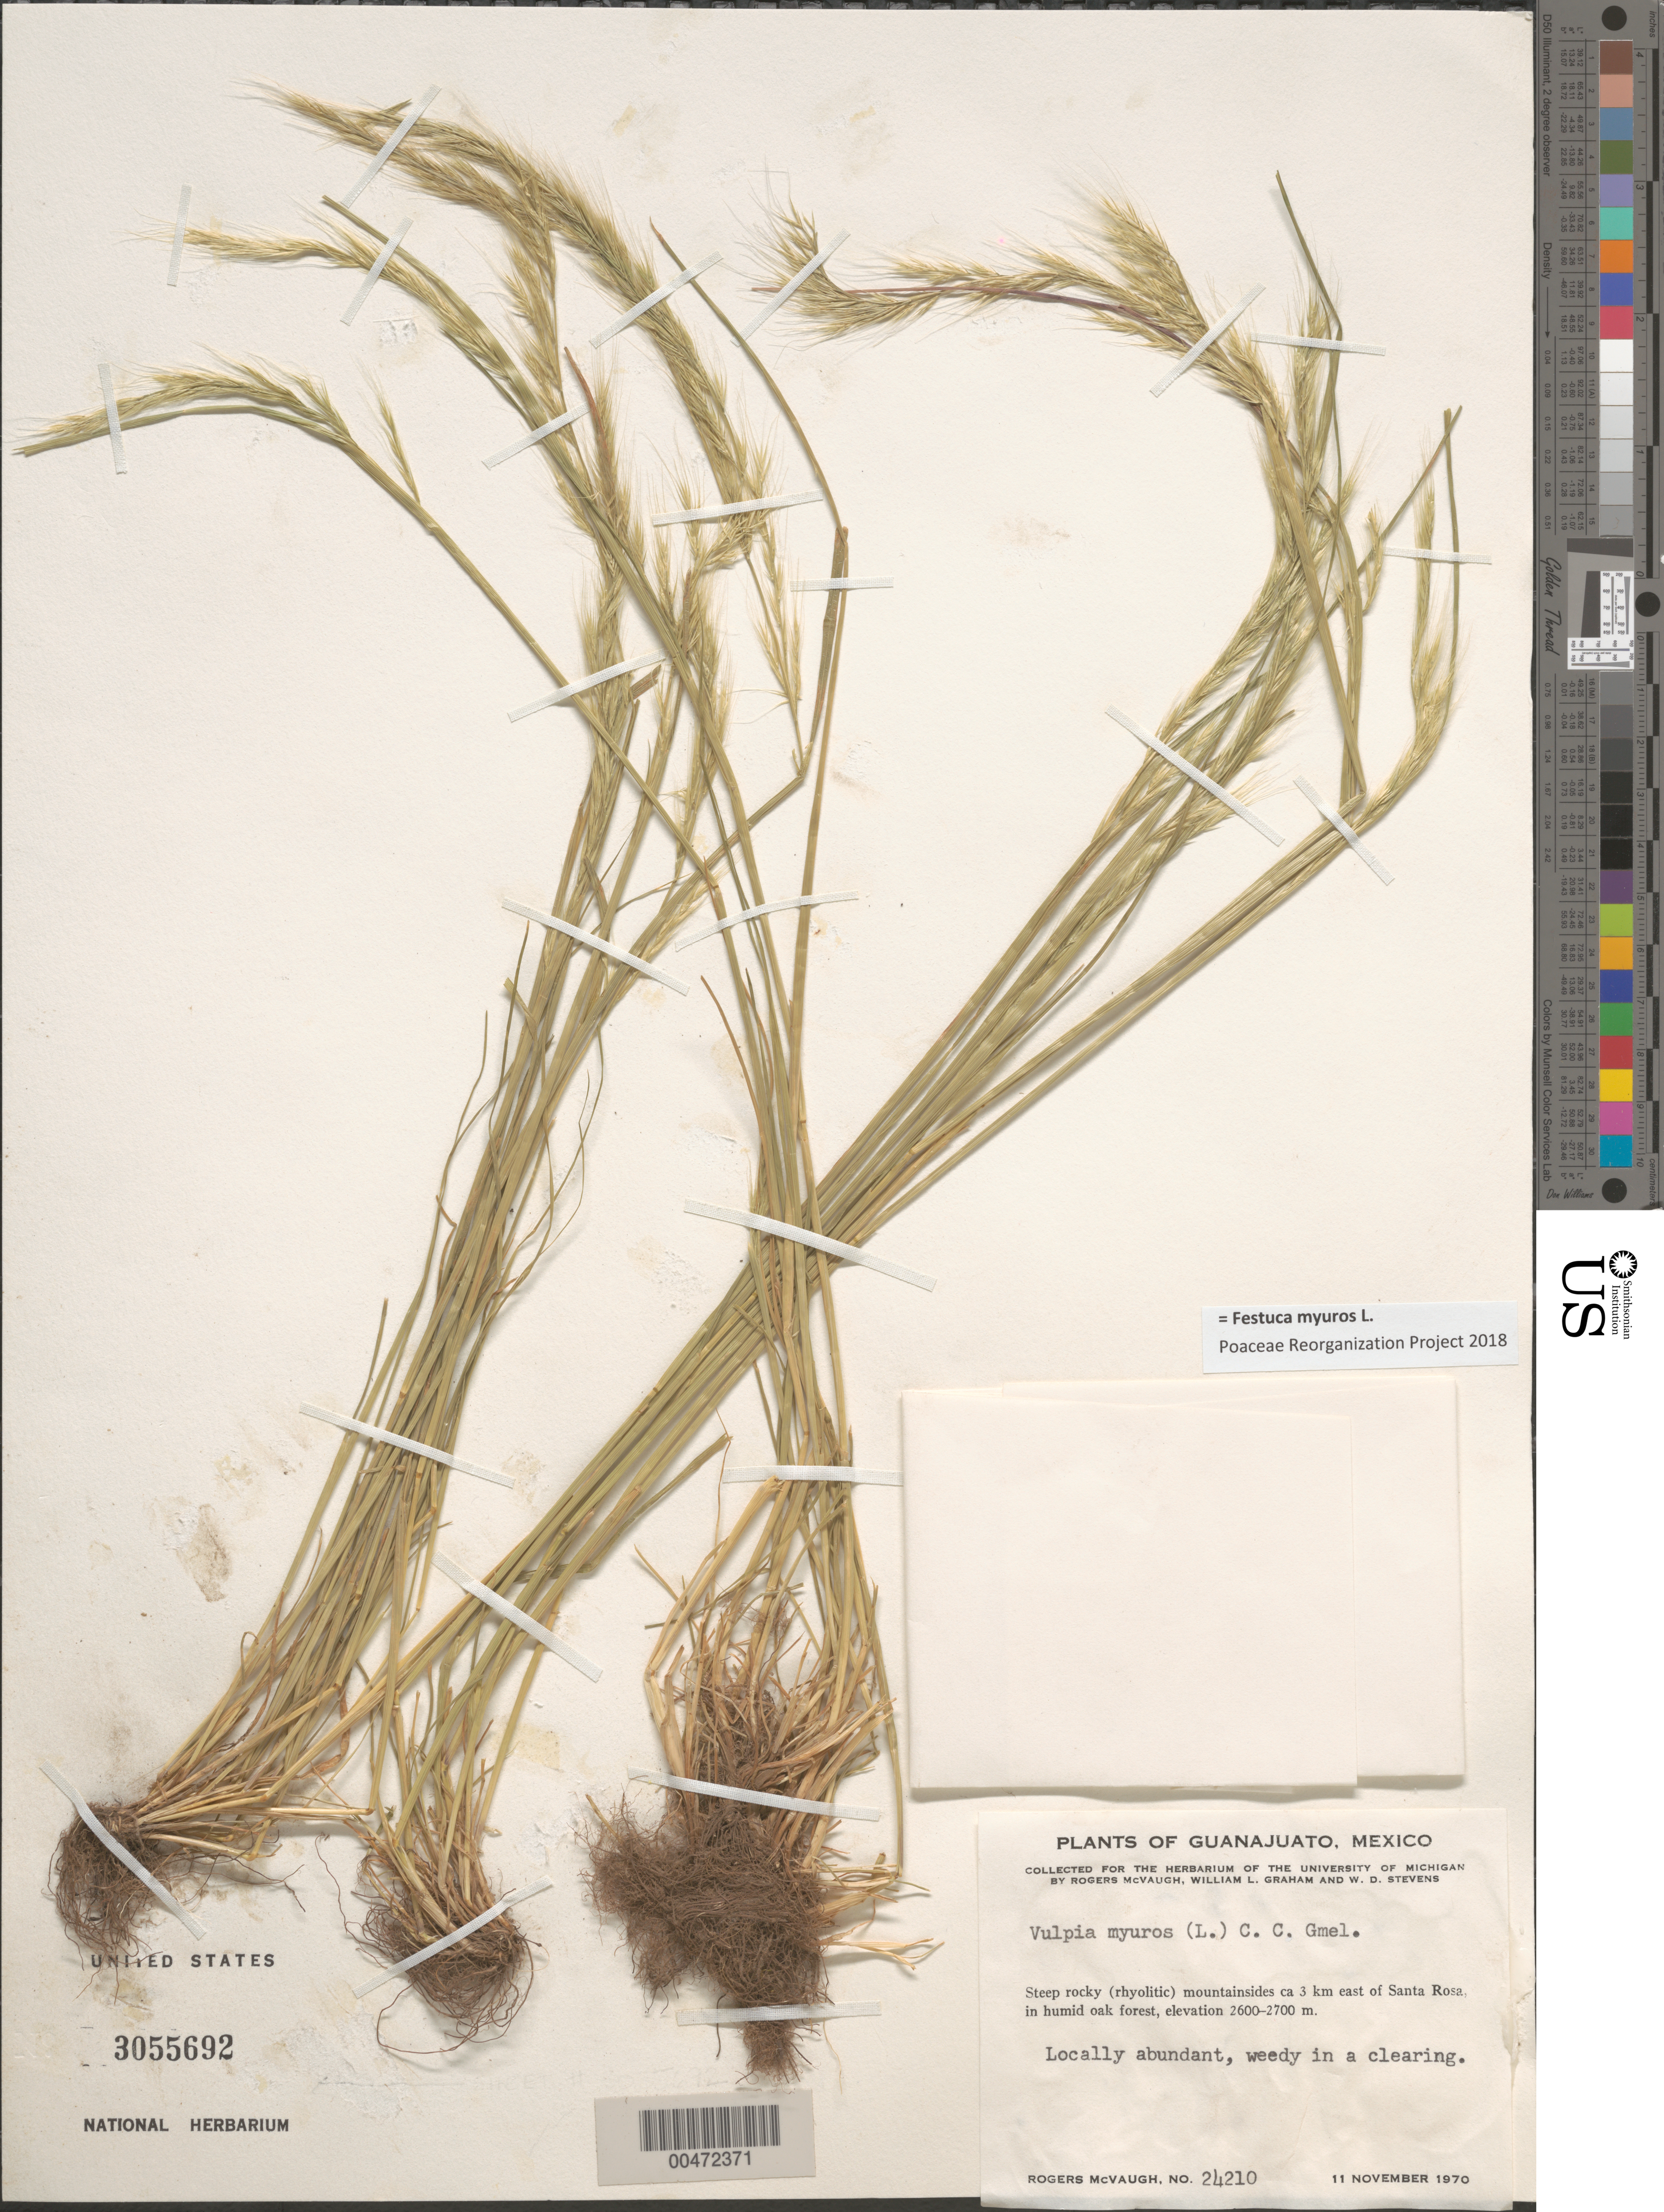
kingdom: Plantae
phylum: Tracheophyta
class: Liliopsida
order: Poales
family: Poaceae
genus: Festuca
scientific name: Festuca myuros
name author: L.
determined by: Poaceae Reorganization Project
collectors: R. McVaugh, W. Graham & W. D. Stevens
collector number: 24210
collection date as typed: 11 Nov 1970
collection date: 1970-11-11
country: Mexico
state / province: Guanajuato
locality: Ca. 3 km E of Santa Rosa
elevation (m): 2600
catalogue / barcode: US 3055692